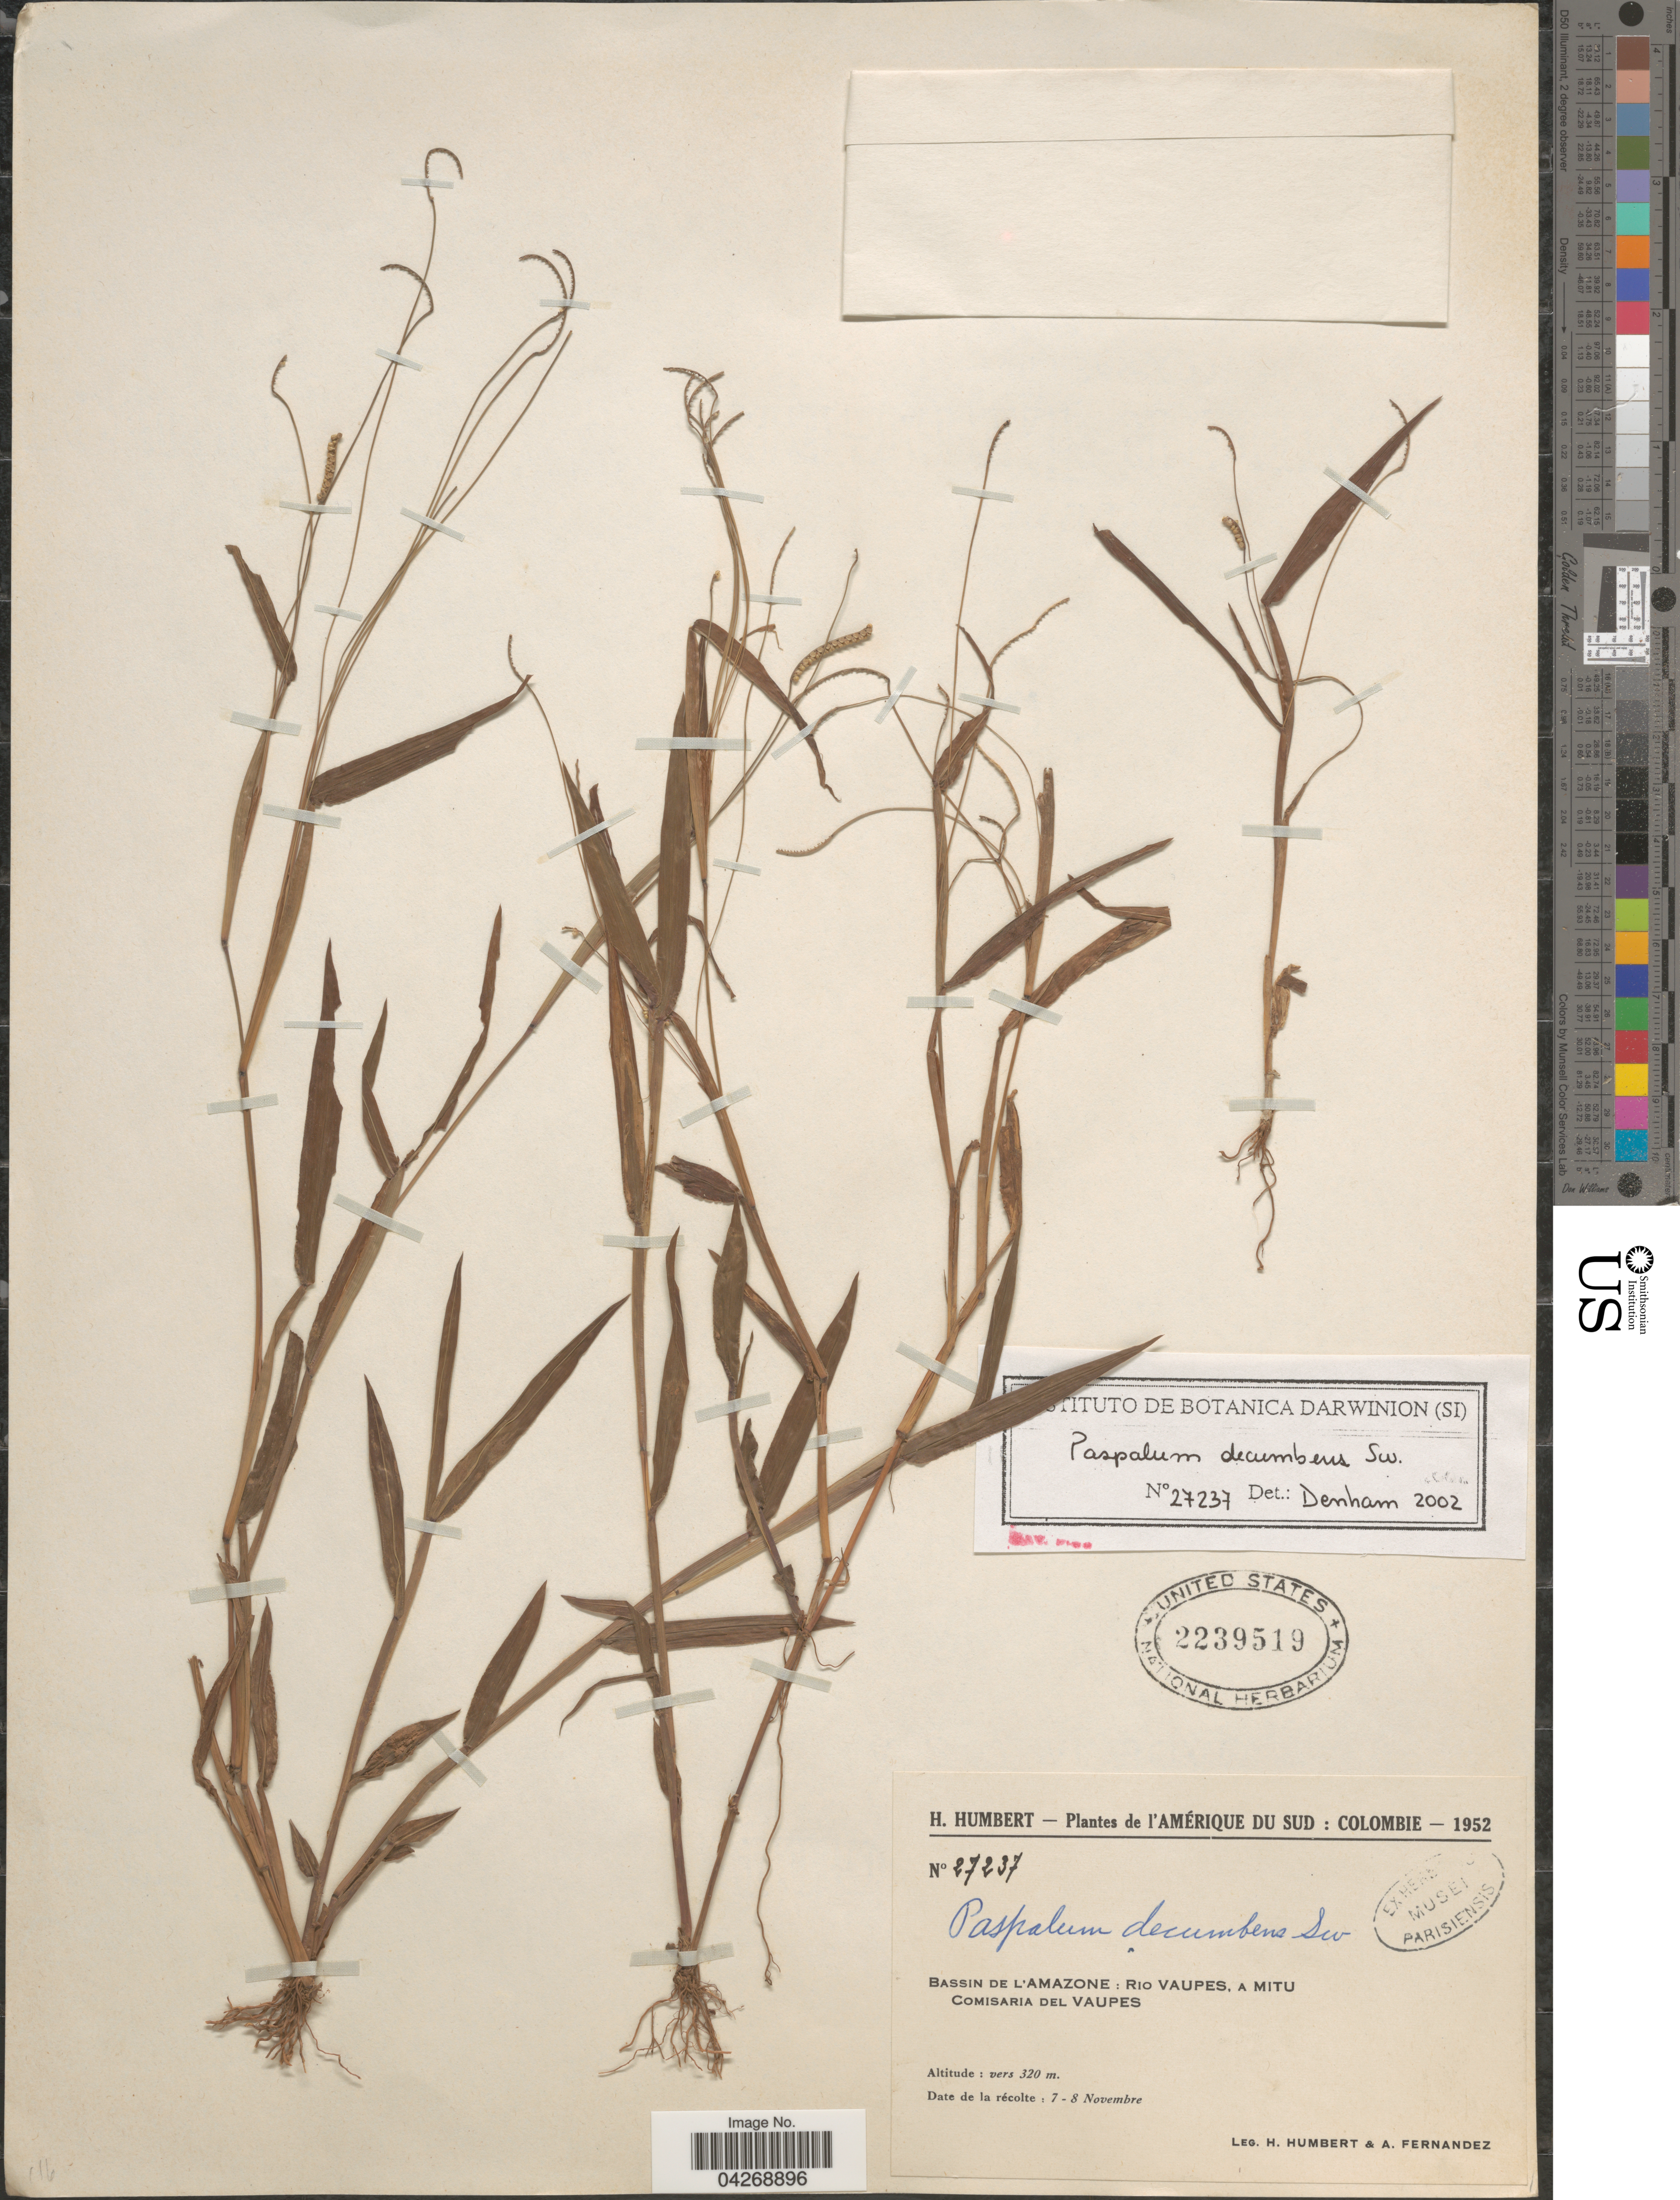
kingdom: Plantae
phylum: Tracheophyta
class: Liliopsida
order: Poales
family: Poaceae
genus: Paspalum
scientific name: Paspalum decumbens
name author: Sw.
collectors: H. Humbert & A. Fernandez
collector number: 27237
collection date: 1952-11-07/1952-11-08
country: Colombia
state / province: Vaupés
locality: Bassin de l'Amazone: Rio Vaupes, a Mitu. Comisaria del Vaupes.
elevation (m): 320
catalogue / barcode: US 2239519